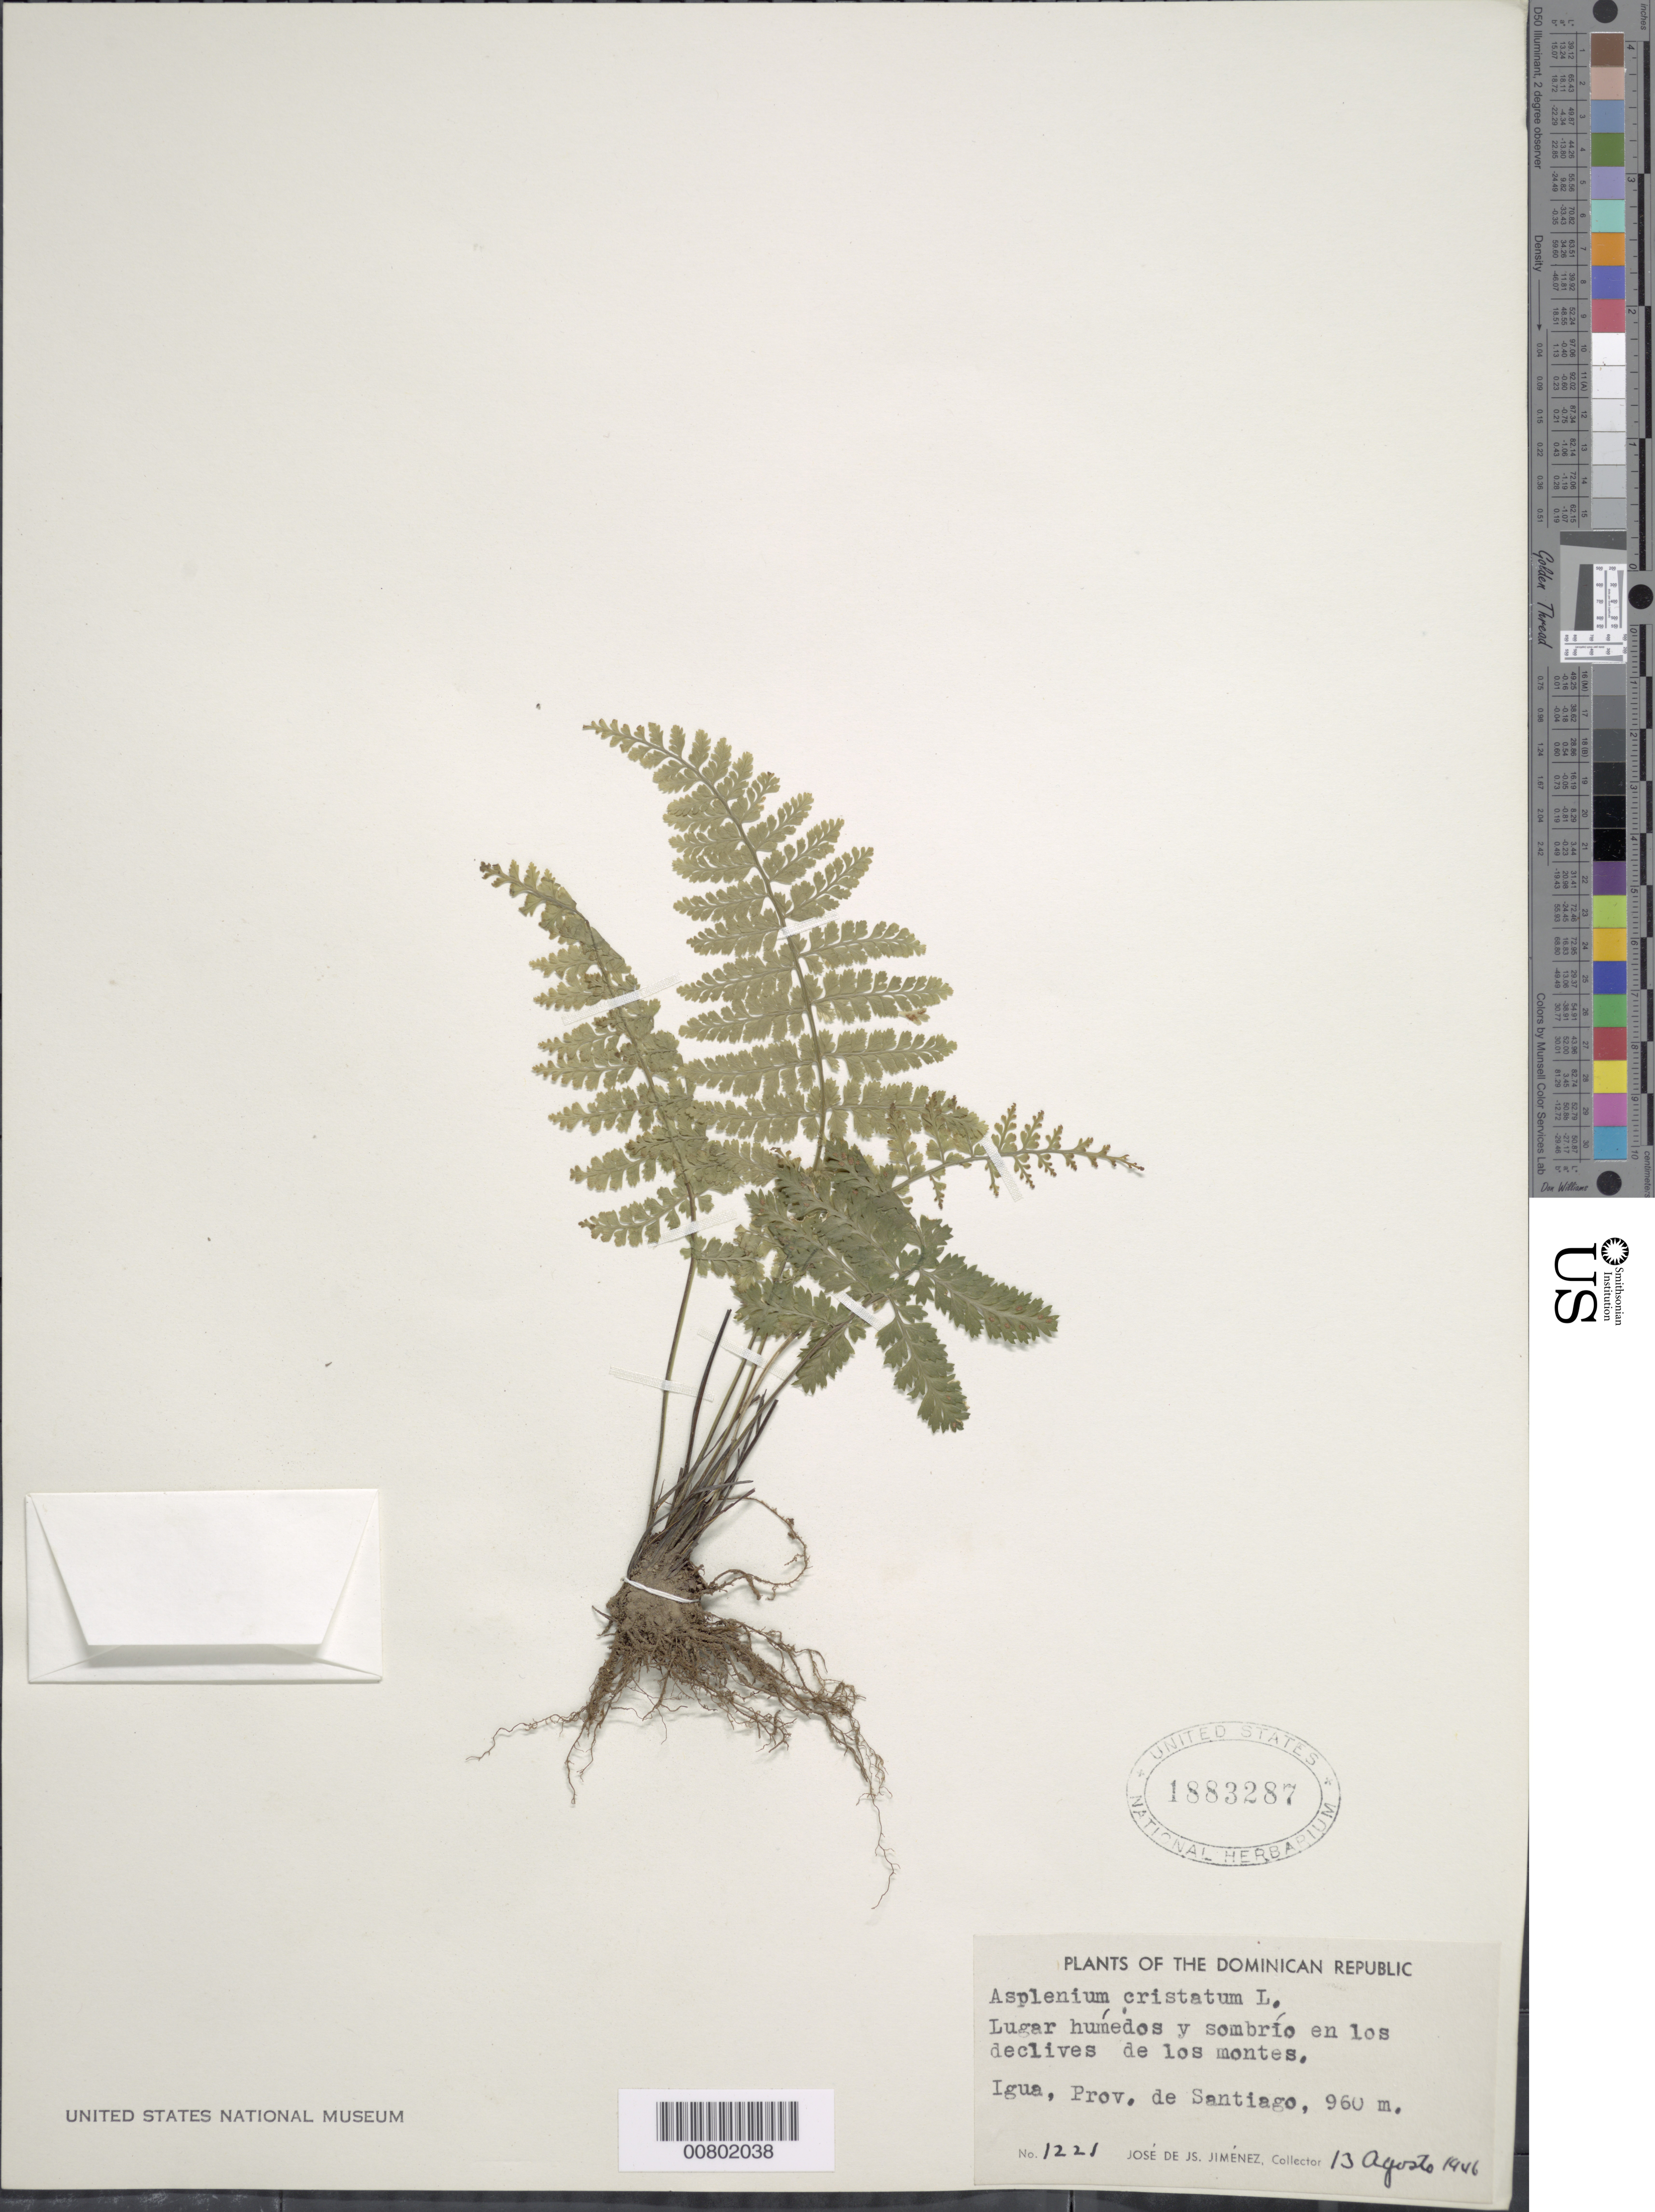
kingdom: Plantae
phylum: Tracheophyta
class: Polypodiopsida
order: Polypodiales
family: Aspleniaceae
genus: Asplenium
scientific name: Asplenium cristatum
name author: Lam.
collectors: J. J. Jiménez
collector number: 1221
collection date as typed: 13 Aug 1946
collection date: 1946-08-13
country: Dominican Republic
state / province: Santiago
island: Hispaniola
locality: Igua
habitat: Lugar húmedos y sombrío en los delives de los montes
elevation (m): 960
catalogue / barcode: US 1883287